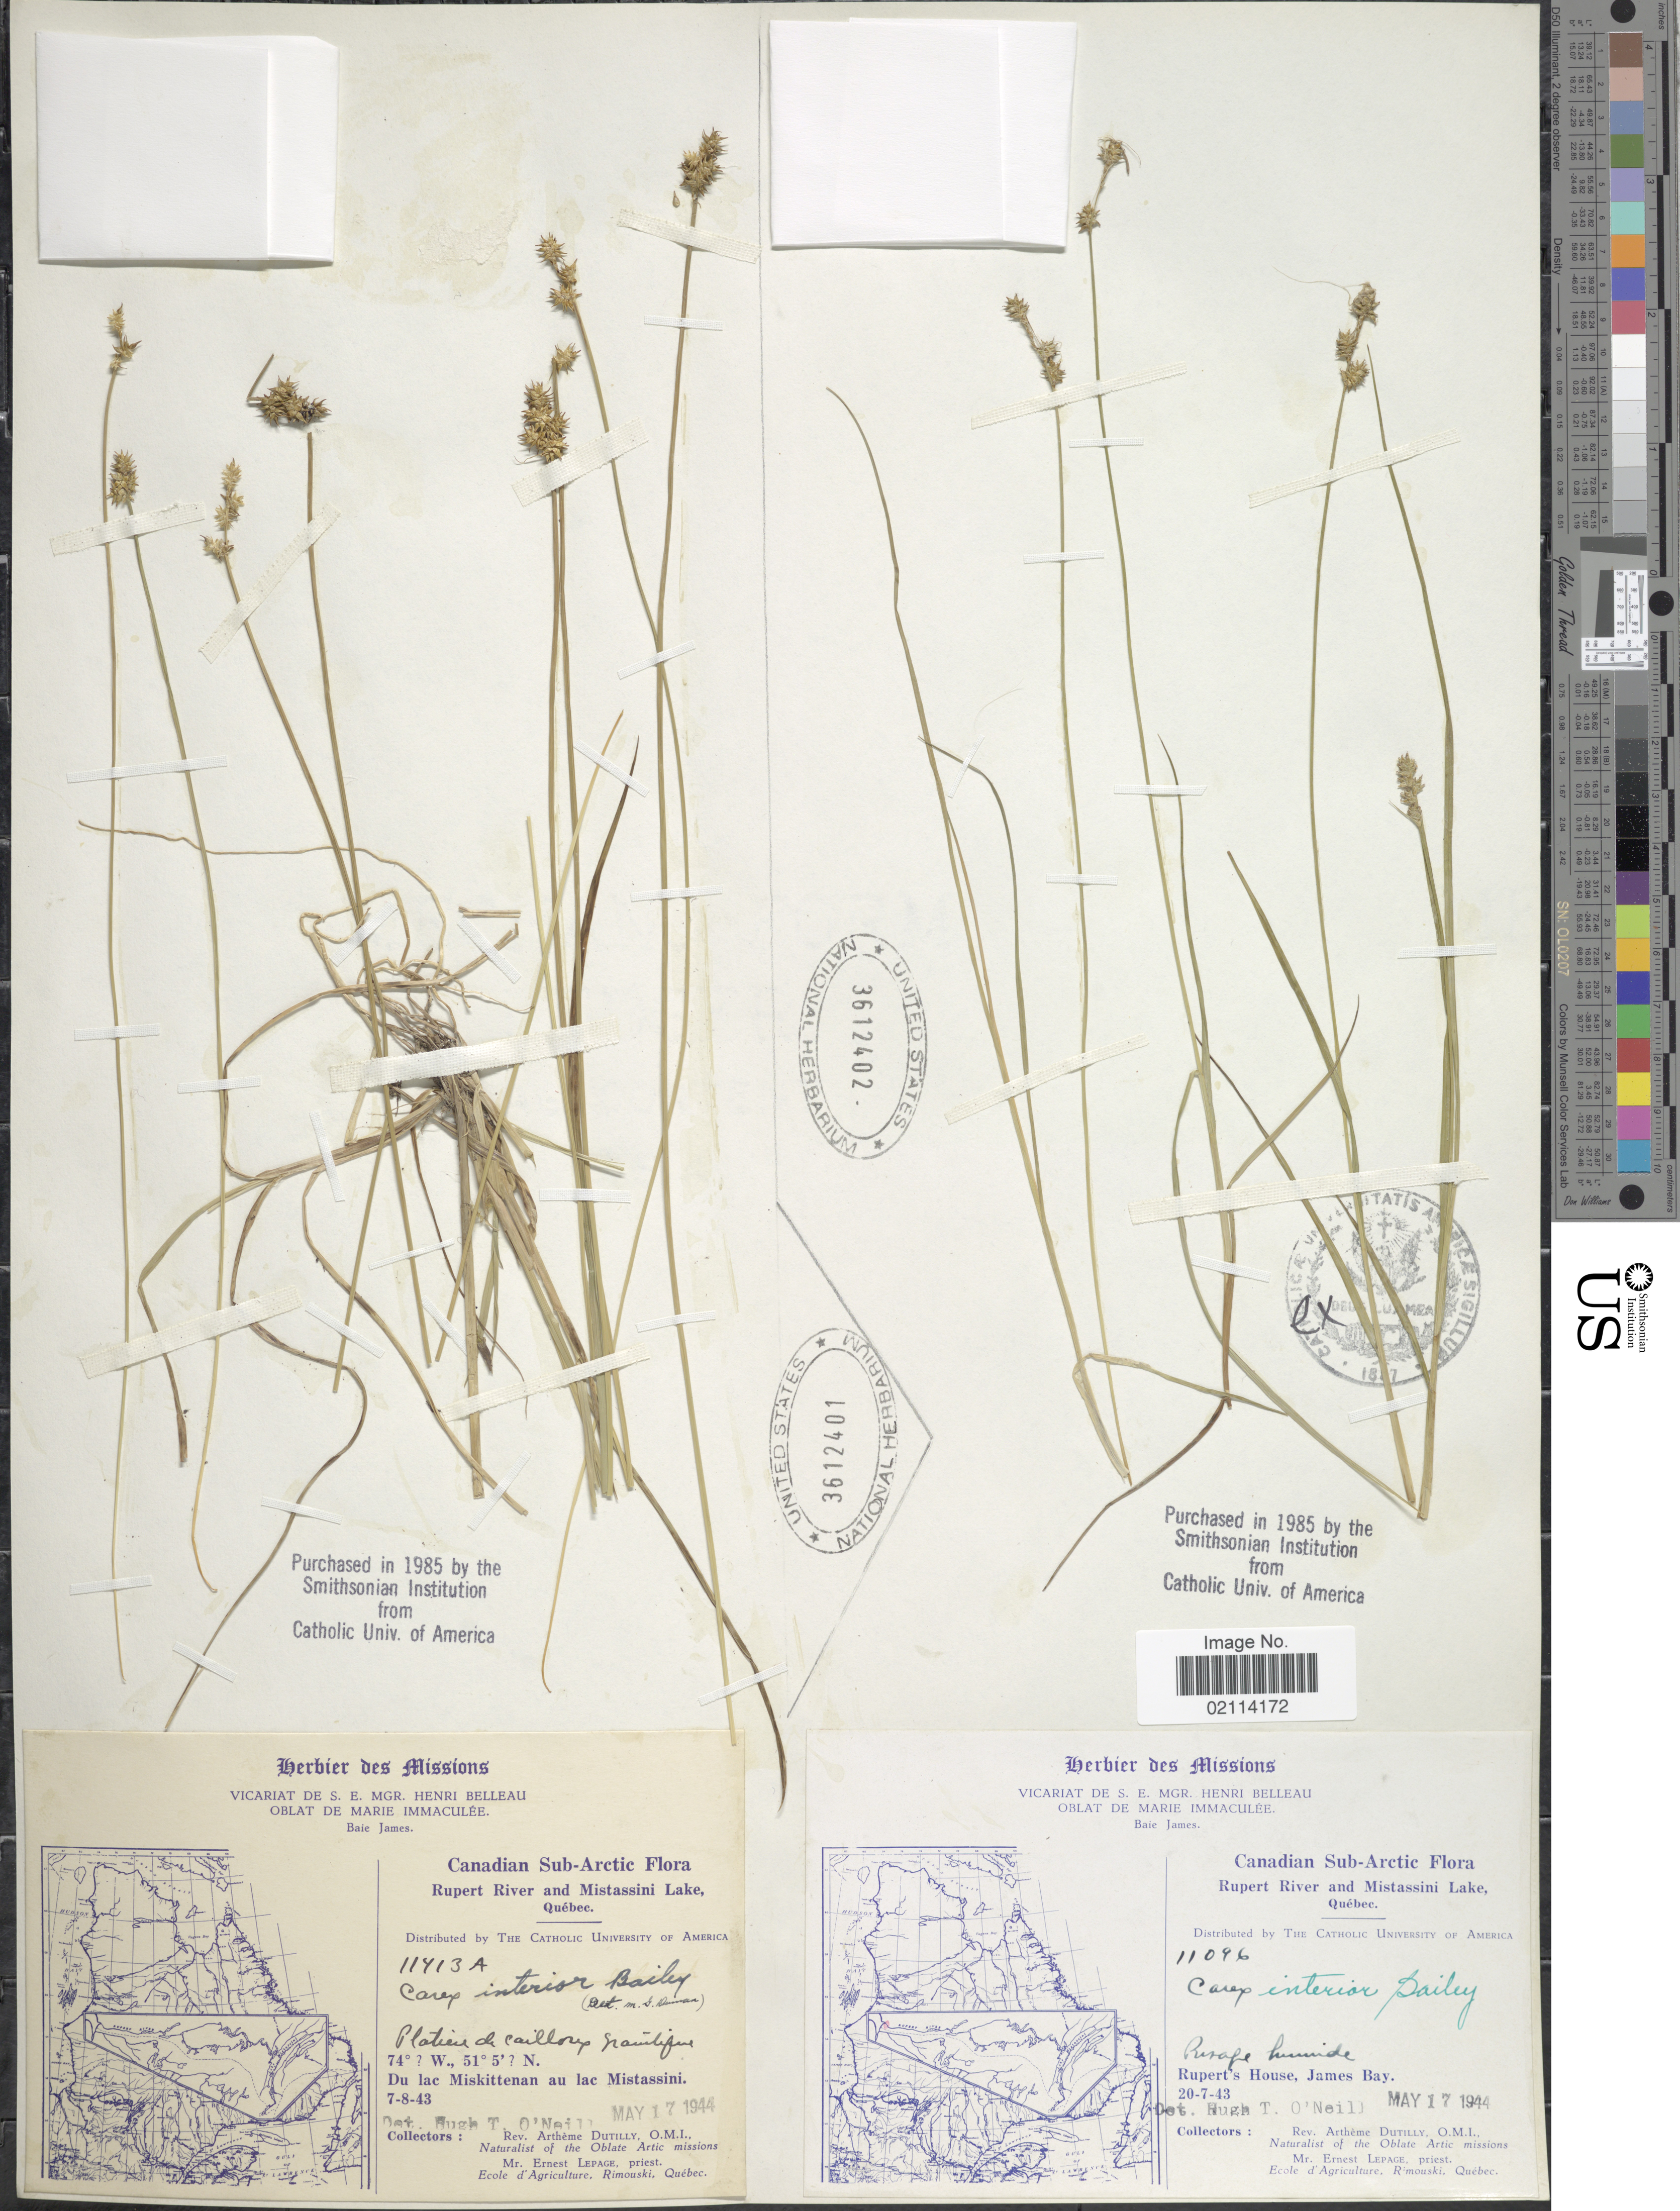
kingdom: Plantae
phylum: Tracheophyta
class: Liliopsida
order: Poales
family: Cyperaceae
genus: Carex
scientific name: Carex interior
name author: L.H. Bailey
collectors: A. Dutilly & E. Lepage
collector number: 11096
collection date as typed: Transcribed d/m/y: 20/7/43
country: Canada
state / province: Quebec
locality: Canadian Sub-Arctic, Rupert River and Mistassini Lake, Rivage humide, Rupert's House, James Bay.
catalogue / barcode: US 3612402-2